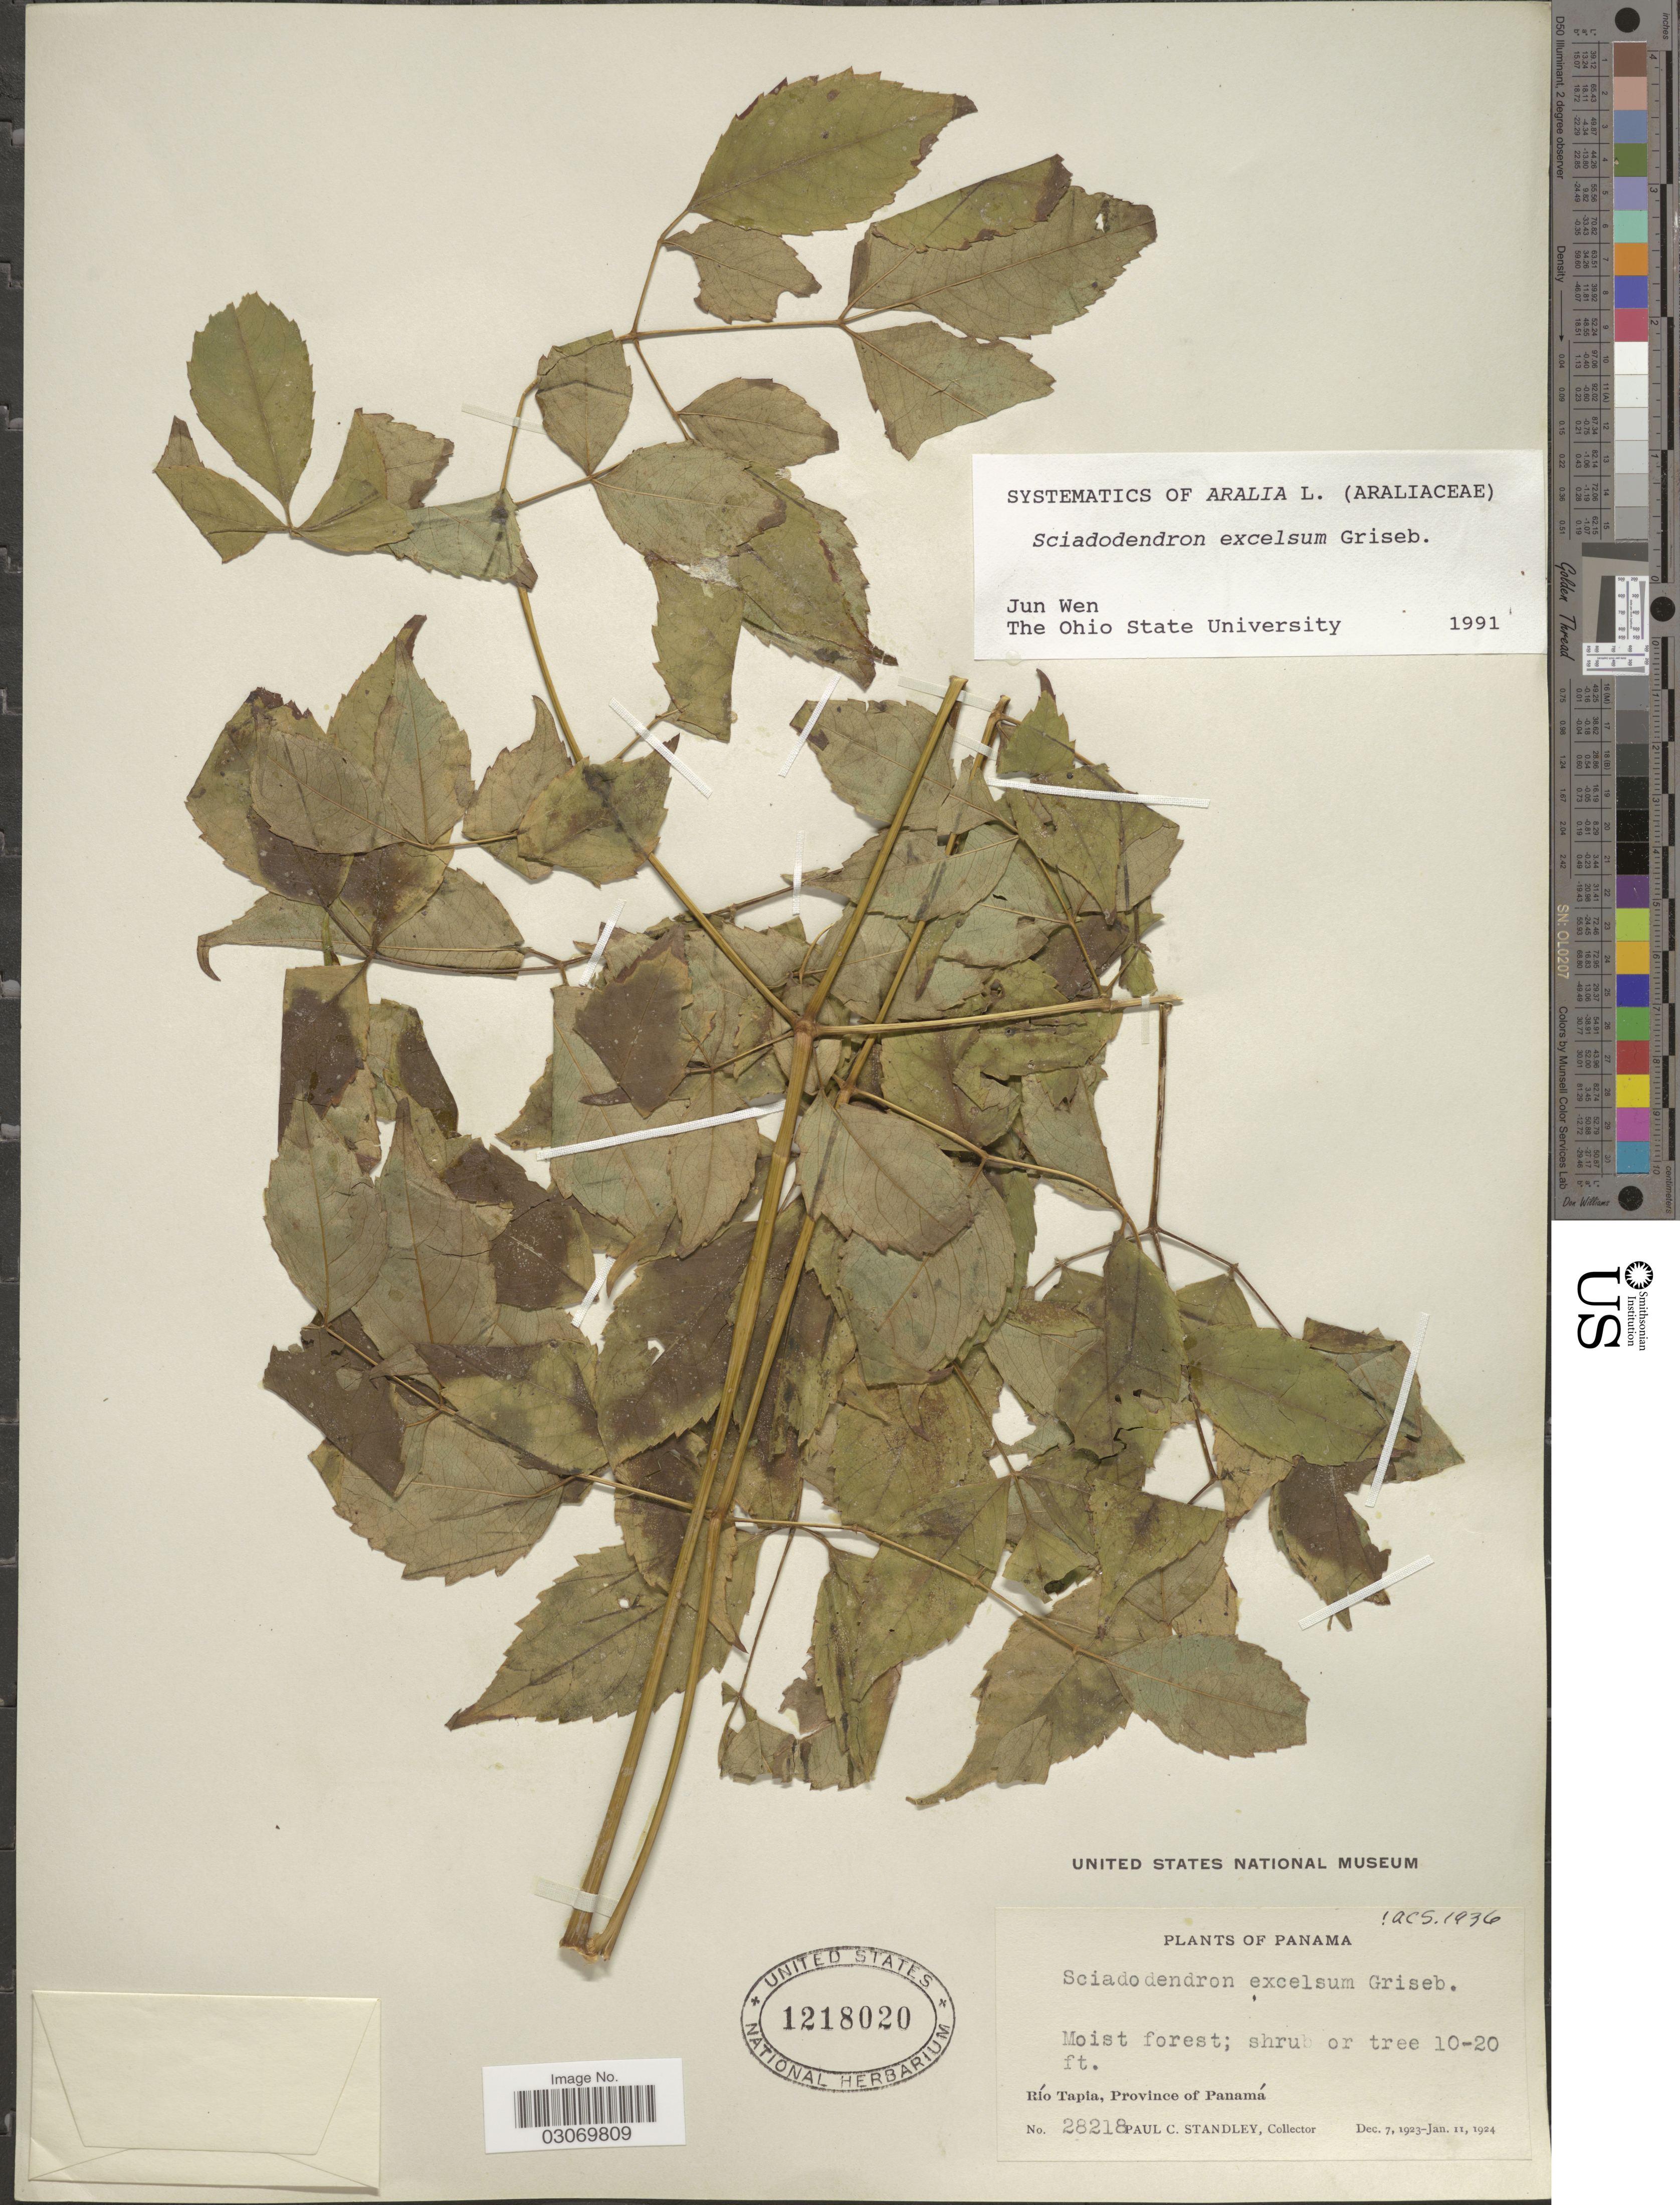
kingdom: Plantae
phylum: Tracheophyta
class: Magnoliopsida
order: Apiales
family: Araliaceae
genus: Sciadodendron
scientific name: Sciadodendron sp.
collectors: P. C. Standley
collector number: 28218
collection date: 1923-12-07/1924-01-11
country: Panama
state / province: Panamá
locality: Río Tapia.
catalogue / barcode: US 1218020